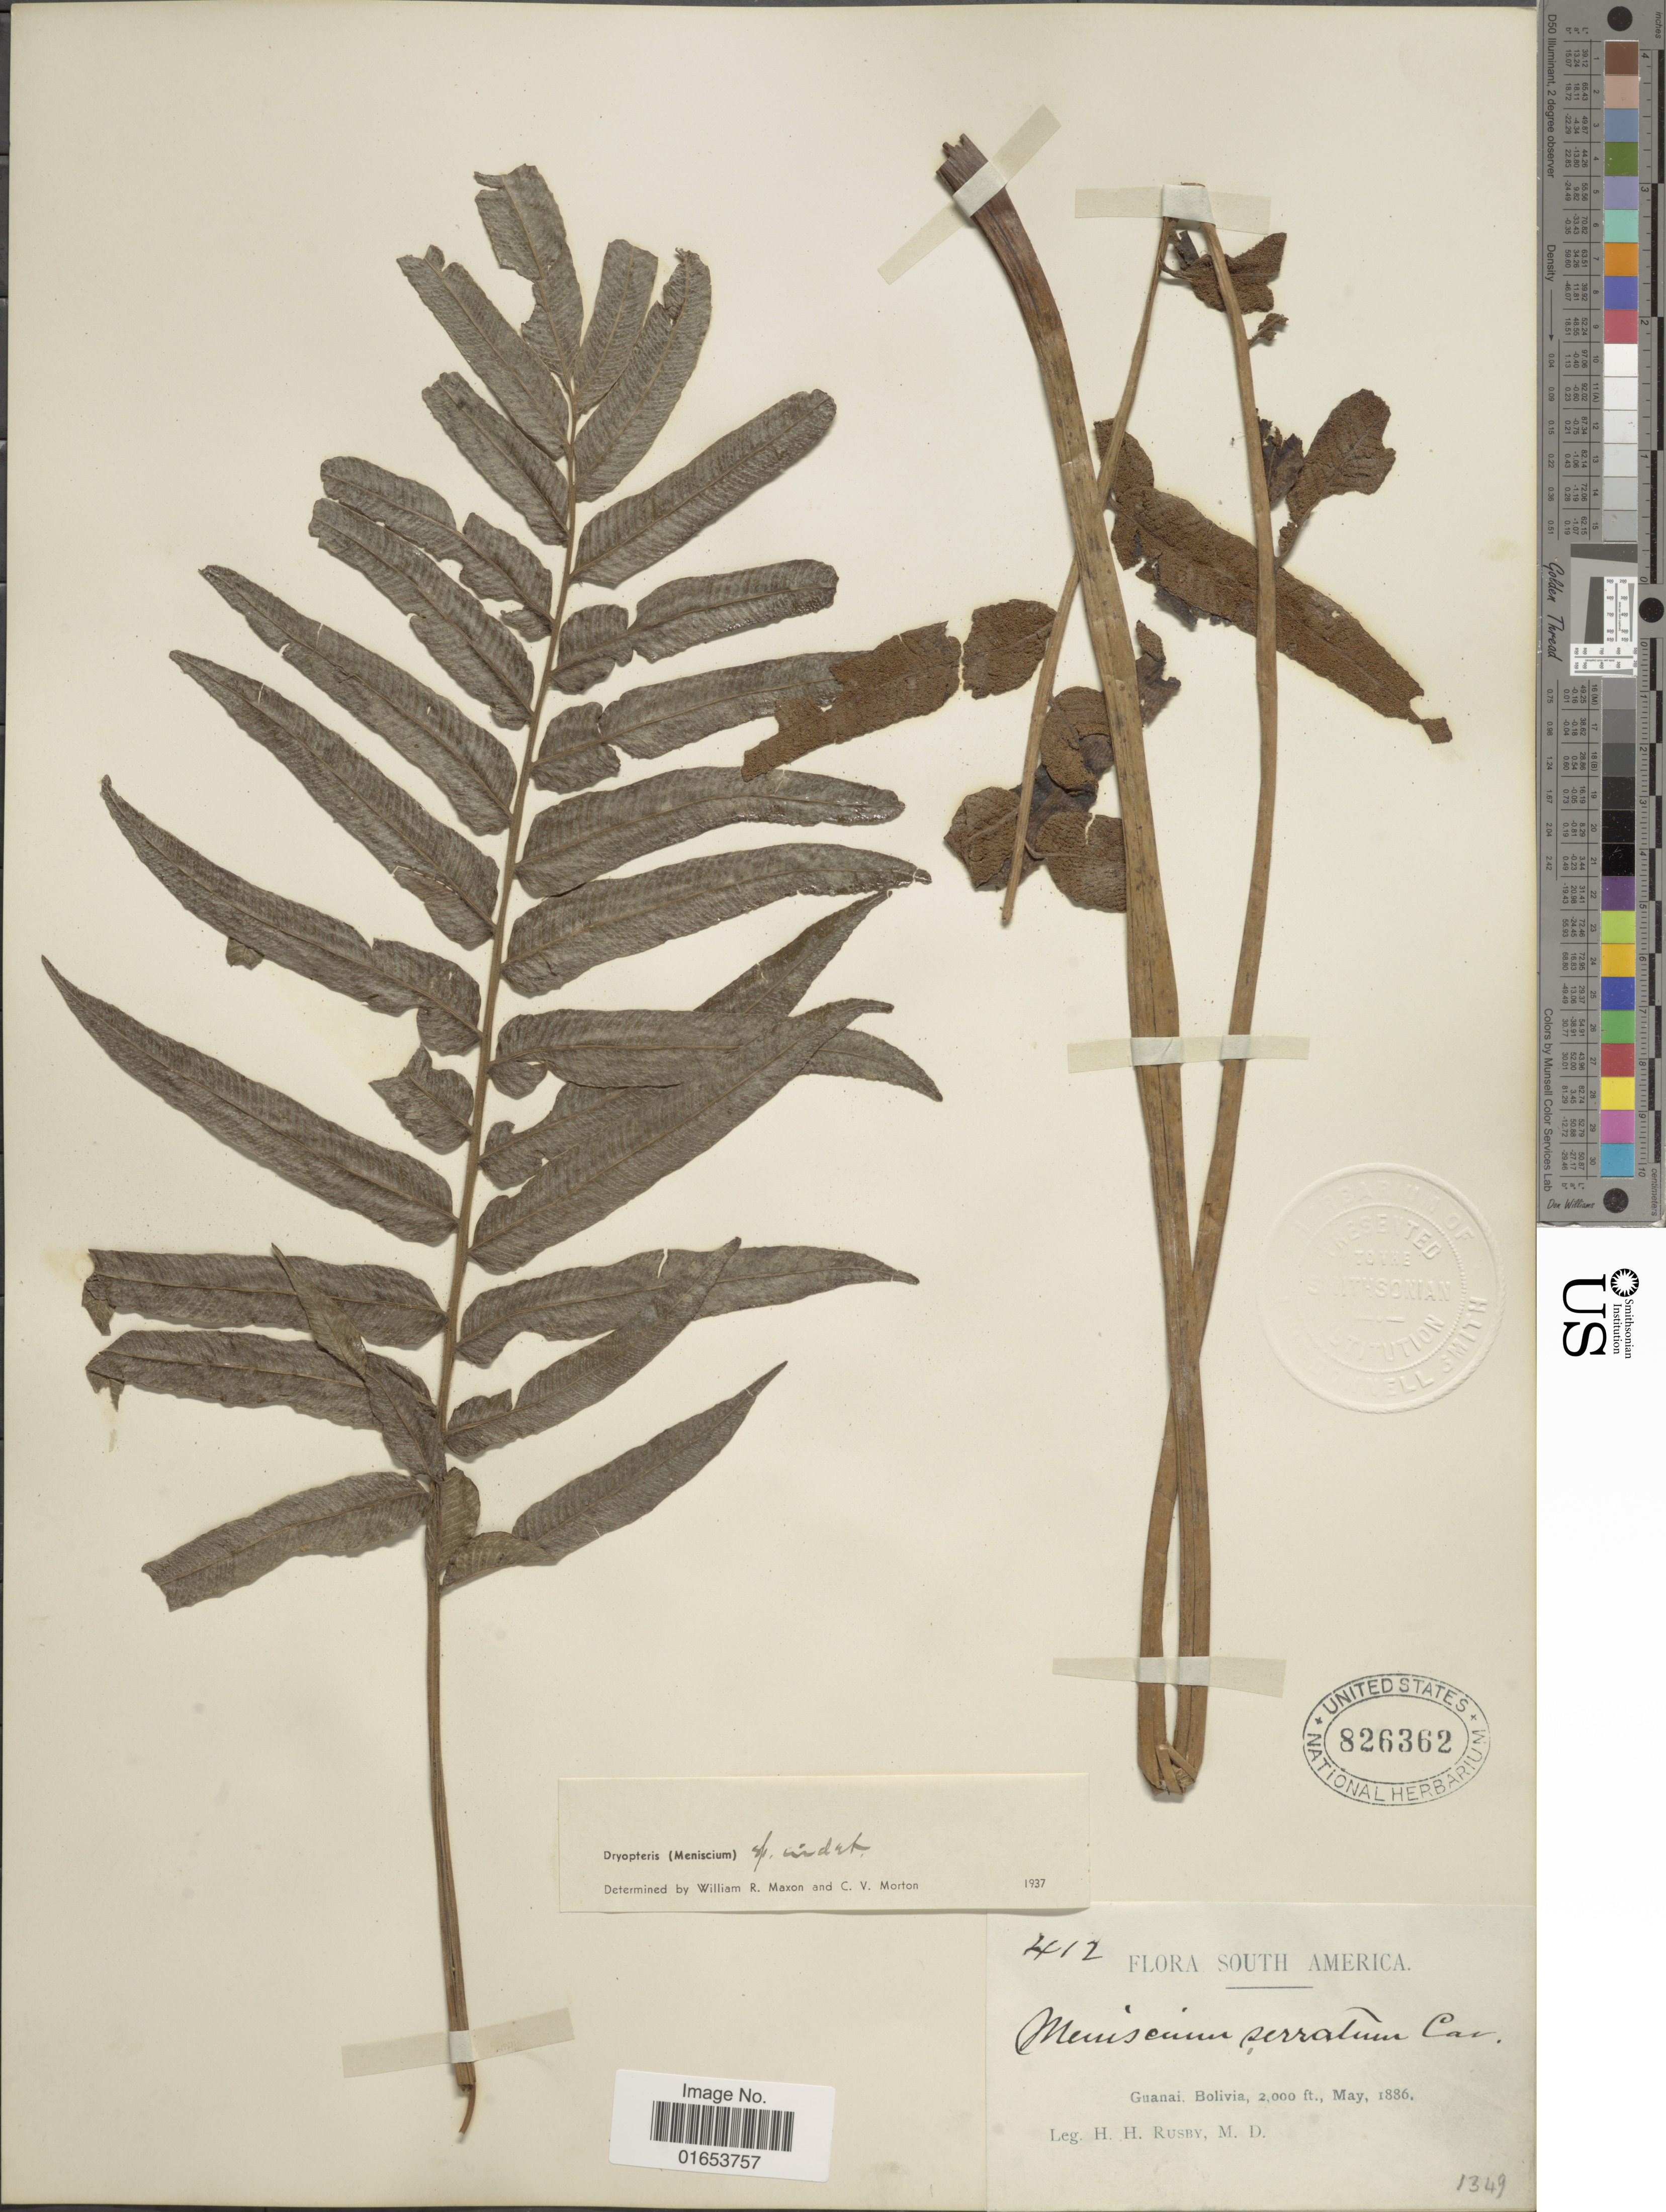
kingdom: Plantae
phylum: Tracheophyta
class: Polypodiopsida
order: Polypodiales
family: Thelypteridaceae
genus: Meniscium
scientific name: Meniscium sp.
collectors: H. H. Rusby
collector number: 412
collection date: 1886-05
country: Bolivia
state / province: La Páz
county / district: Larecaja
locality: Guanay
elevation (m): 610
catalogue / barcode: US 826362